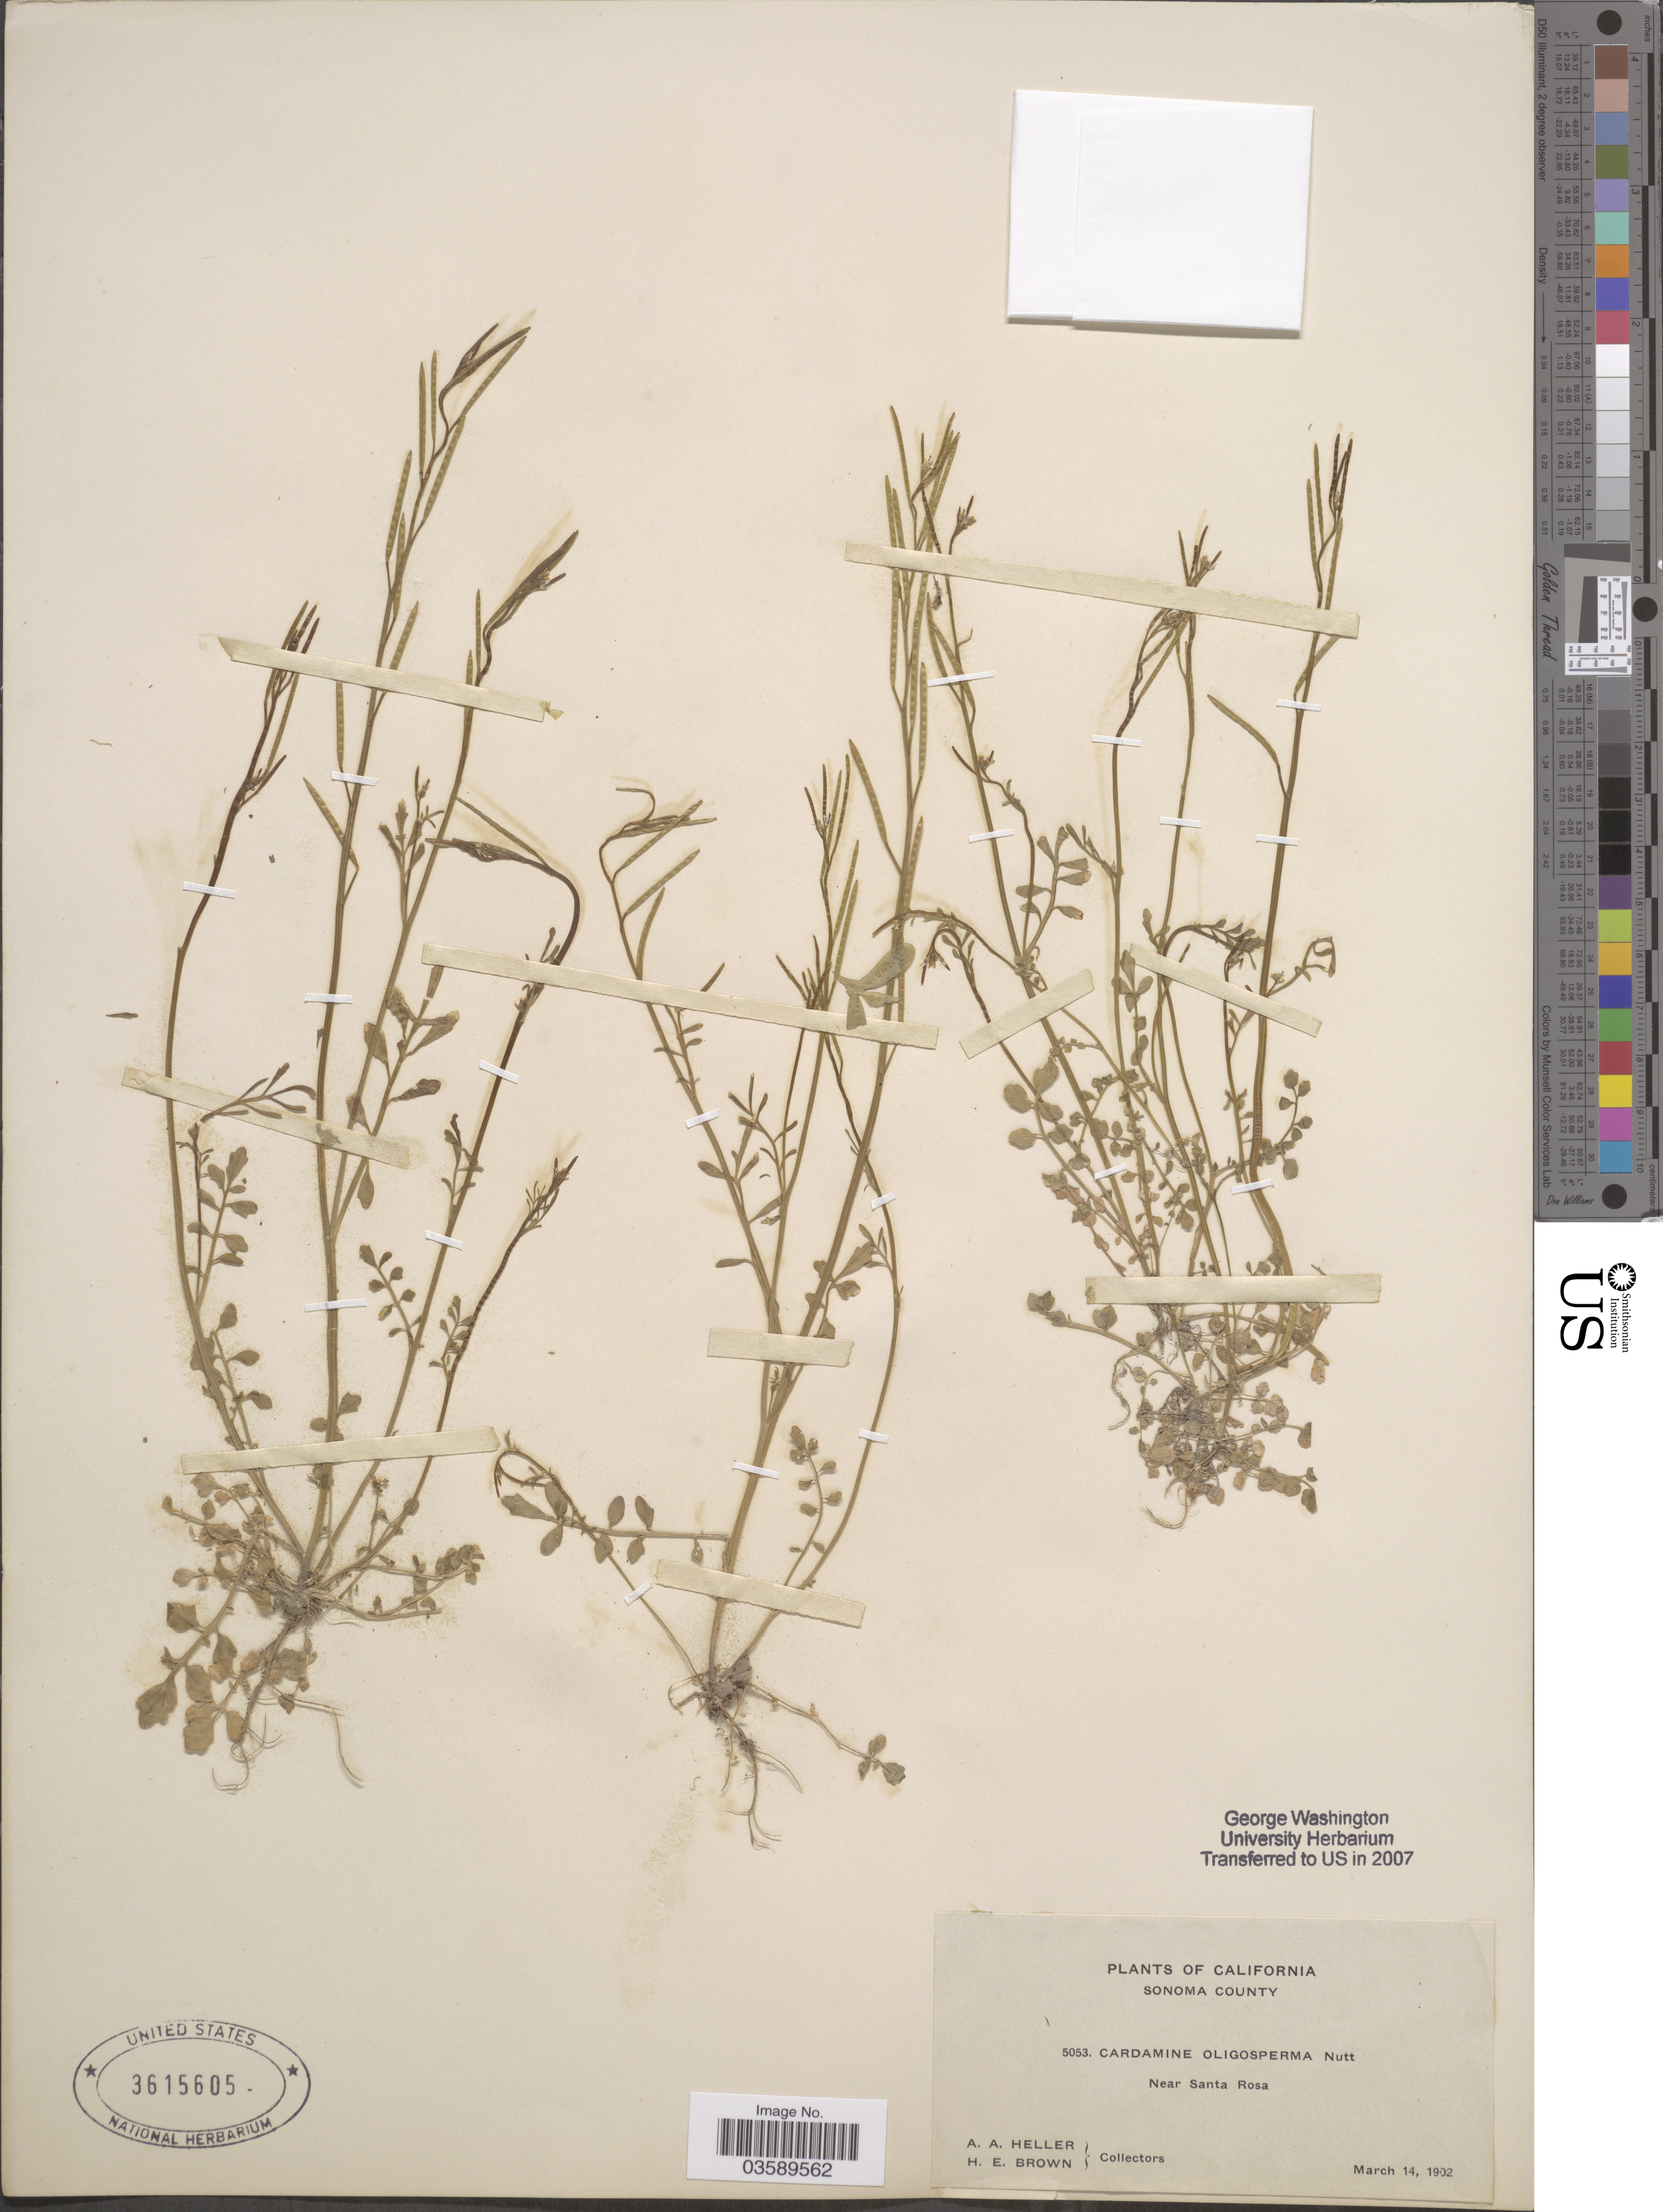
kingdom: Plantae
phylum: Tracheophyta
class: Magnoliopsida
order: Brassicales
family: Brassicaceae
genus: Cardamine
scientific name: Cardamine oligosperma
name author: Nutt.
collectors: A. A. Heller & H. E. Brown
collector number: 5053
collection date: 1902-03-14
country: United States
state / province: California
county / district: Sonoma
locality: Sonoma County. Near Santa Rosa.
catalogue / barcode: US 3615605